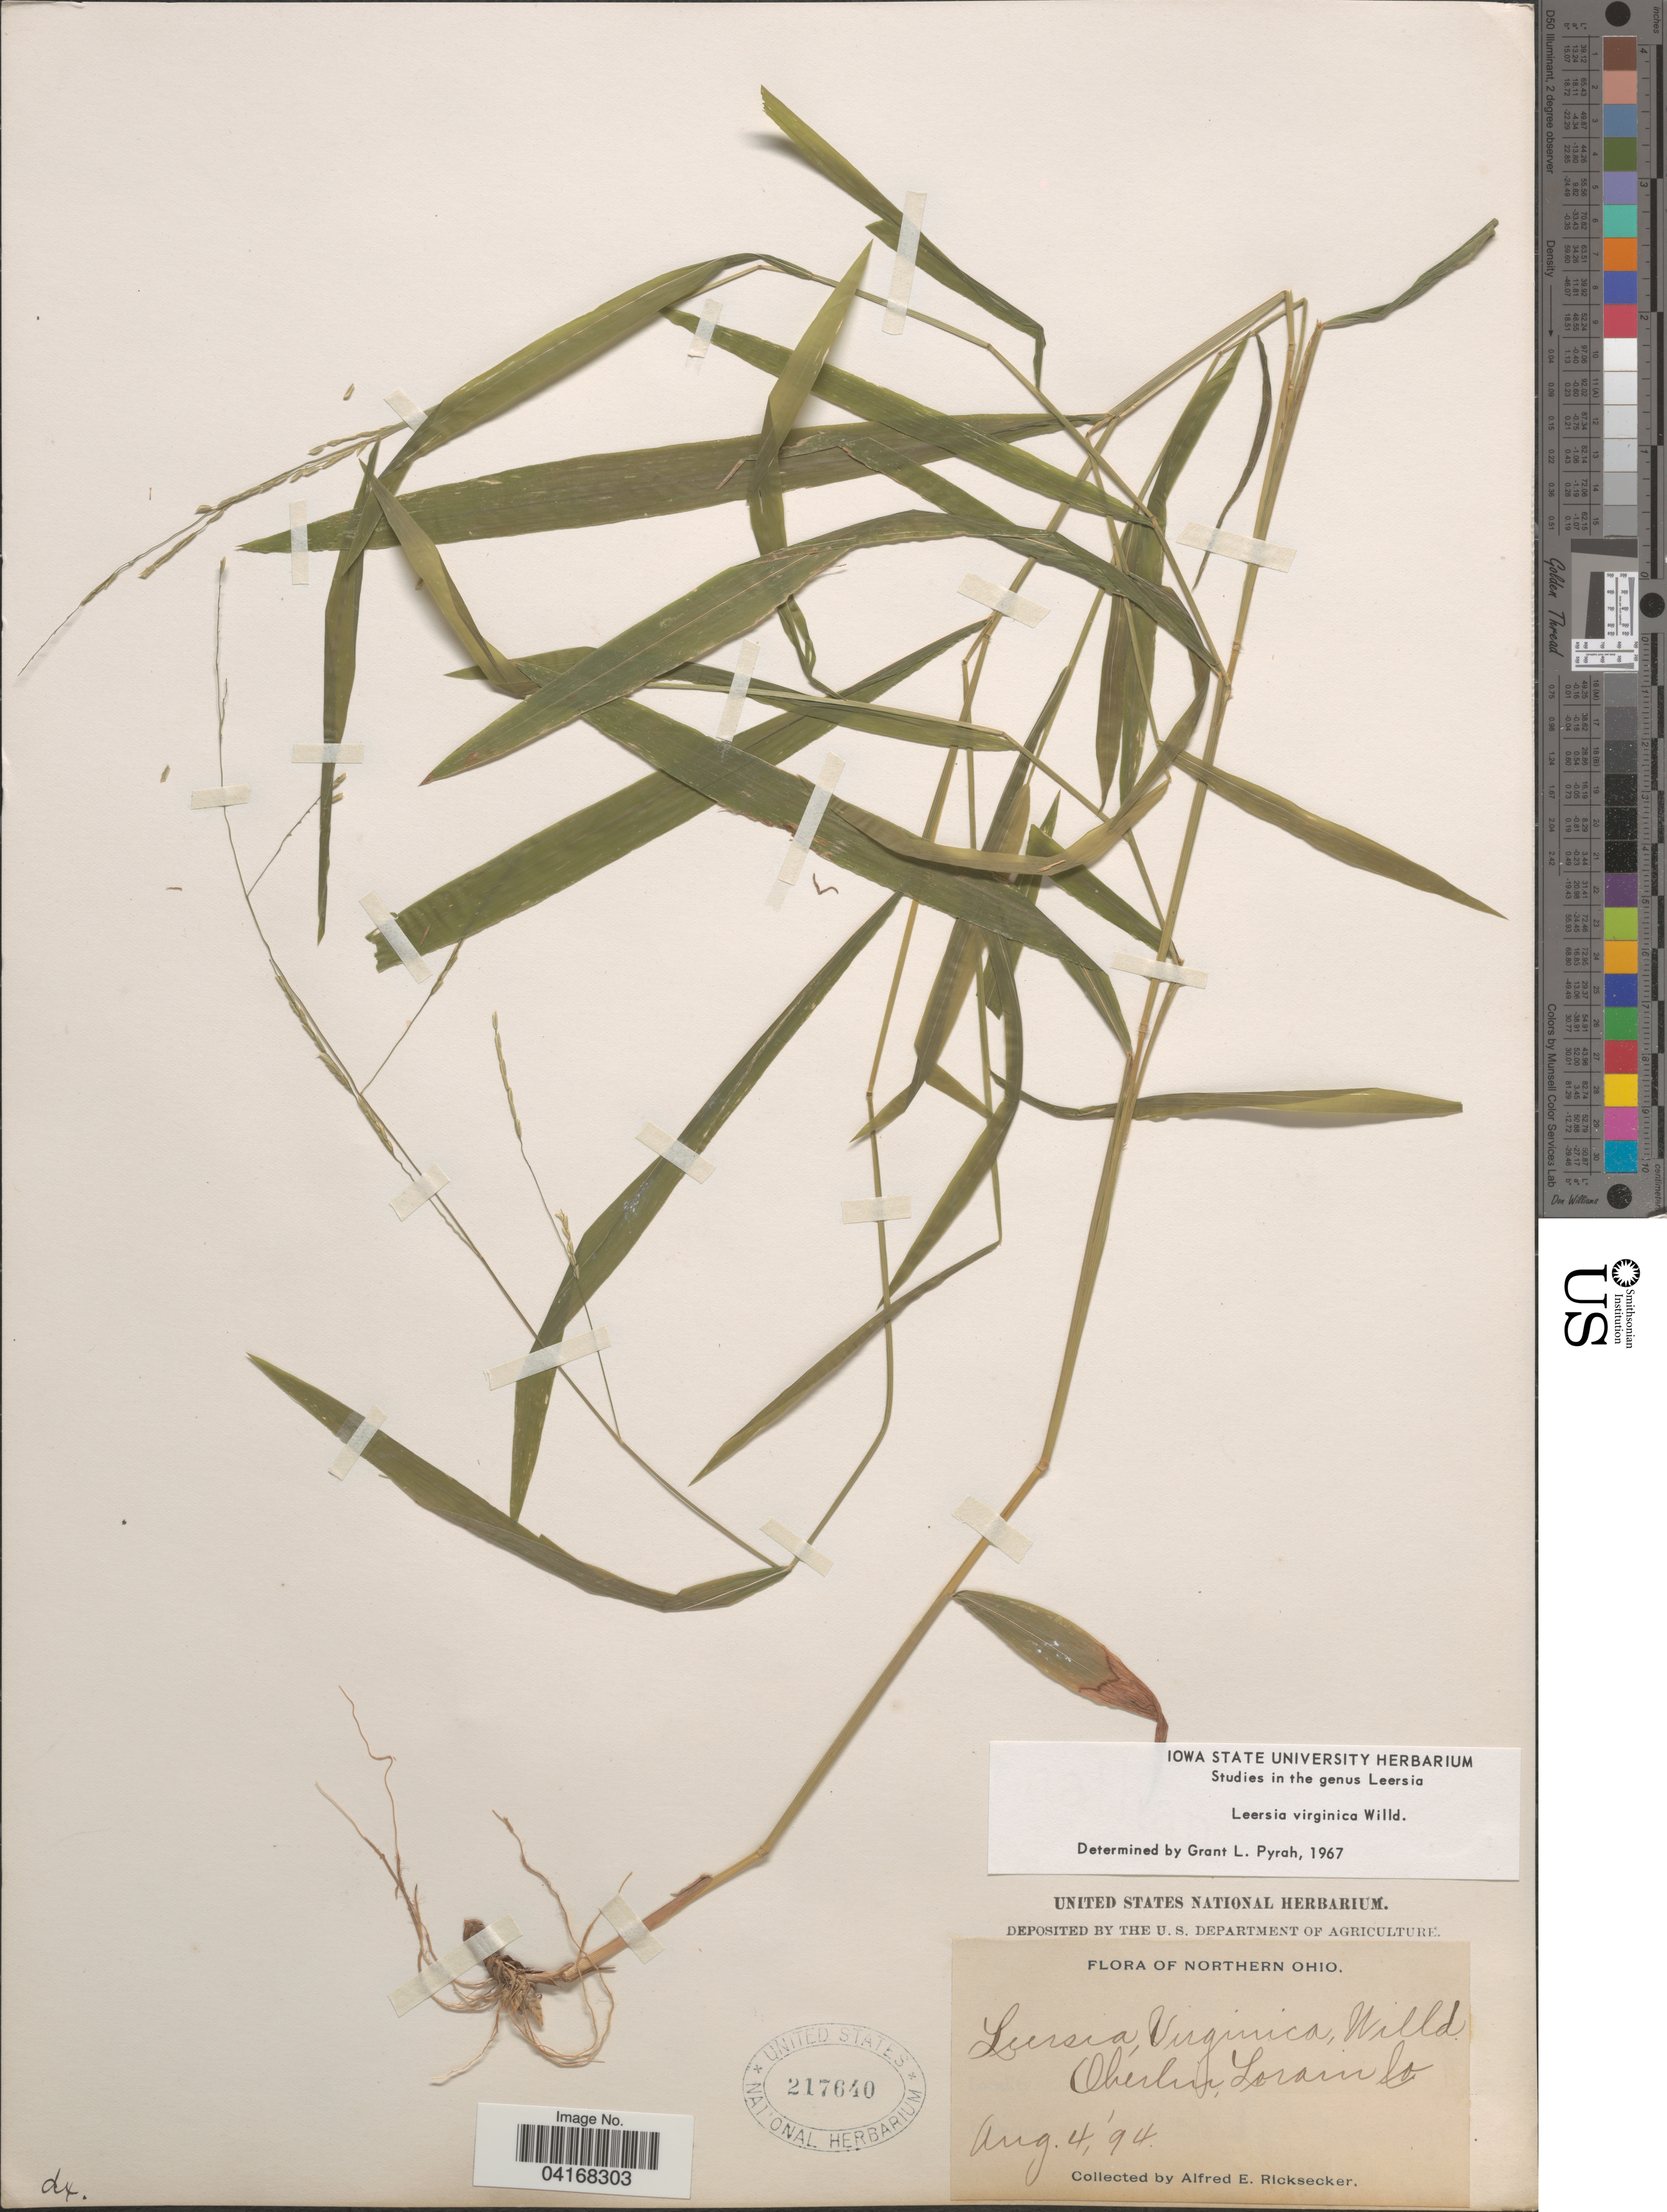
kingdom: Plantae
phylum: Tracheophyta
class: Liliopsida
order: Poales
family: Poaceae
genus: Leersia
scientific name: Leersia virginica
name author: Willd.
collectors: A. E. Ricksecker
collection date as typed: Transcribed d/m/y: 4/8/94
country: United States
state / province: Ohio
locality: Northern Ohio. Oberlin, Lorain Co.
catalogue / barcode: US 217640